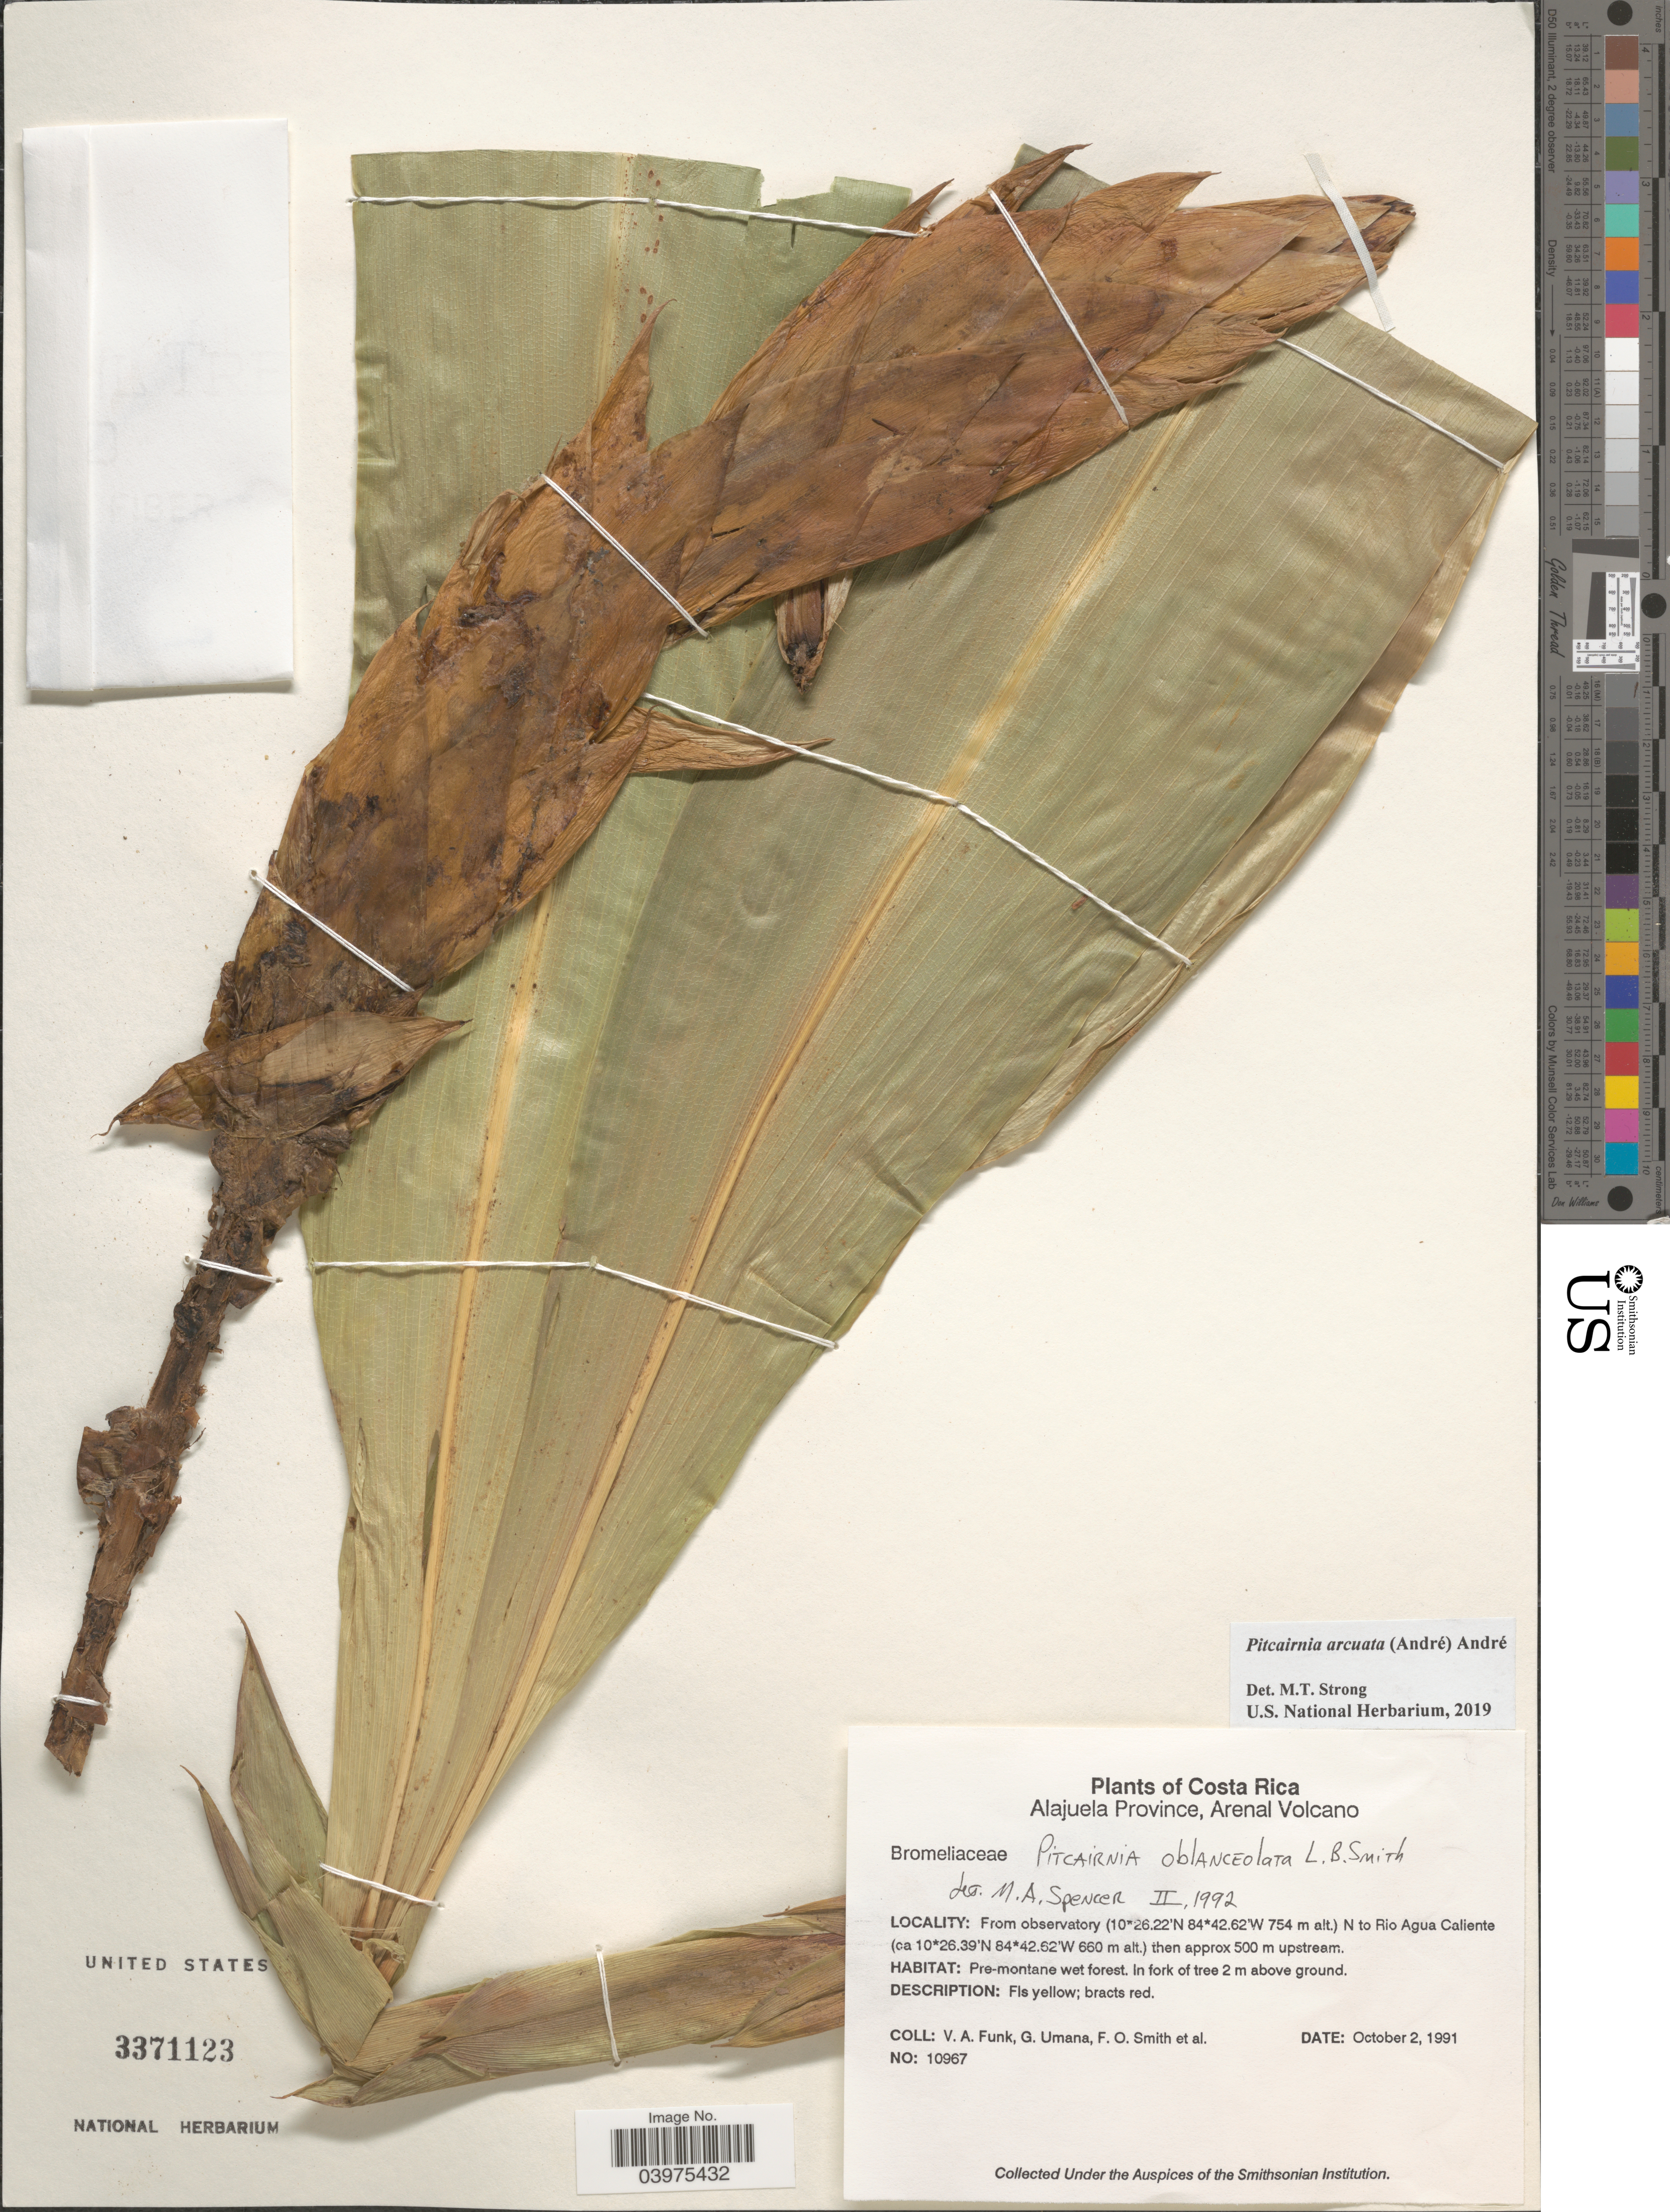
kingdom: Plantae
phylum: Tracheophyta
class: Liliopsida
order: Poales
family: Bromeliaceae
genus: Pitcairnia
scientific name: Pitcairnia arcuata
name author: (André) André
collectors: V. Funk, G. Umana, F. Smith & et al.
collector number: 10967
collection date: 1991-10-02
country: Costa Rica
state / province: Alajuela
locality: Arenal Volcano. From observatory N to Rio Agua Caliente.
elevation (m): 500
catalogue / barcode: US 3371123